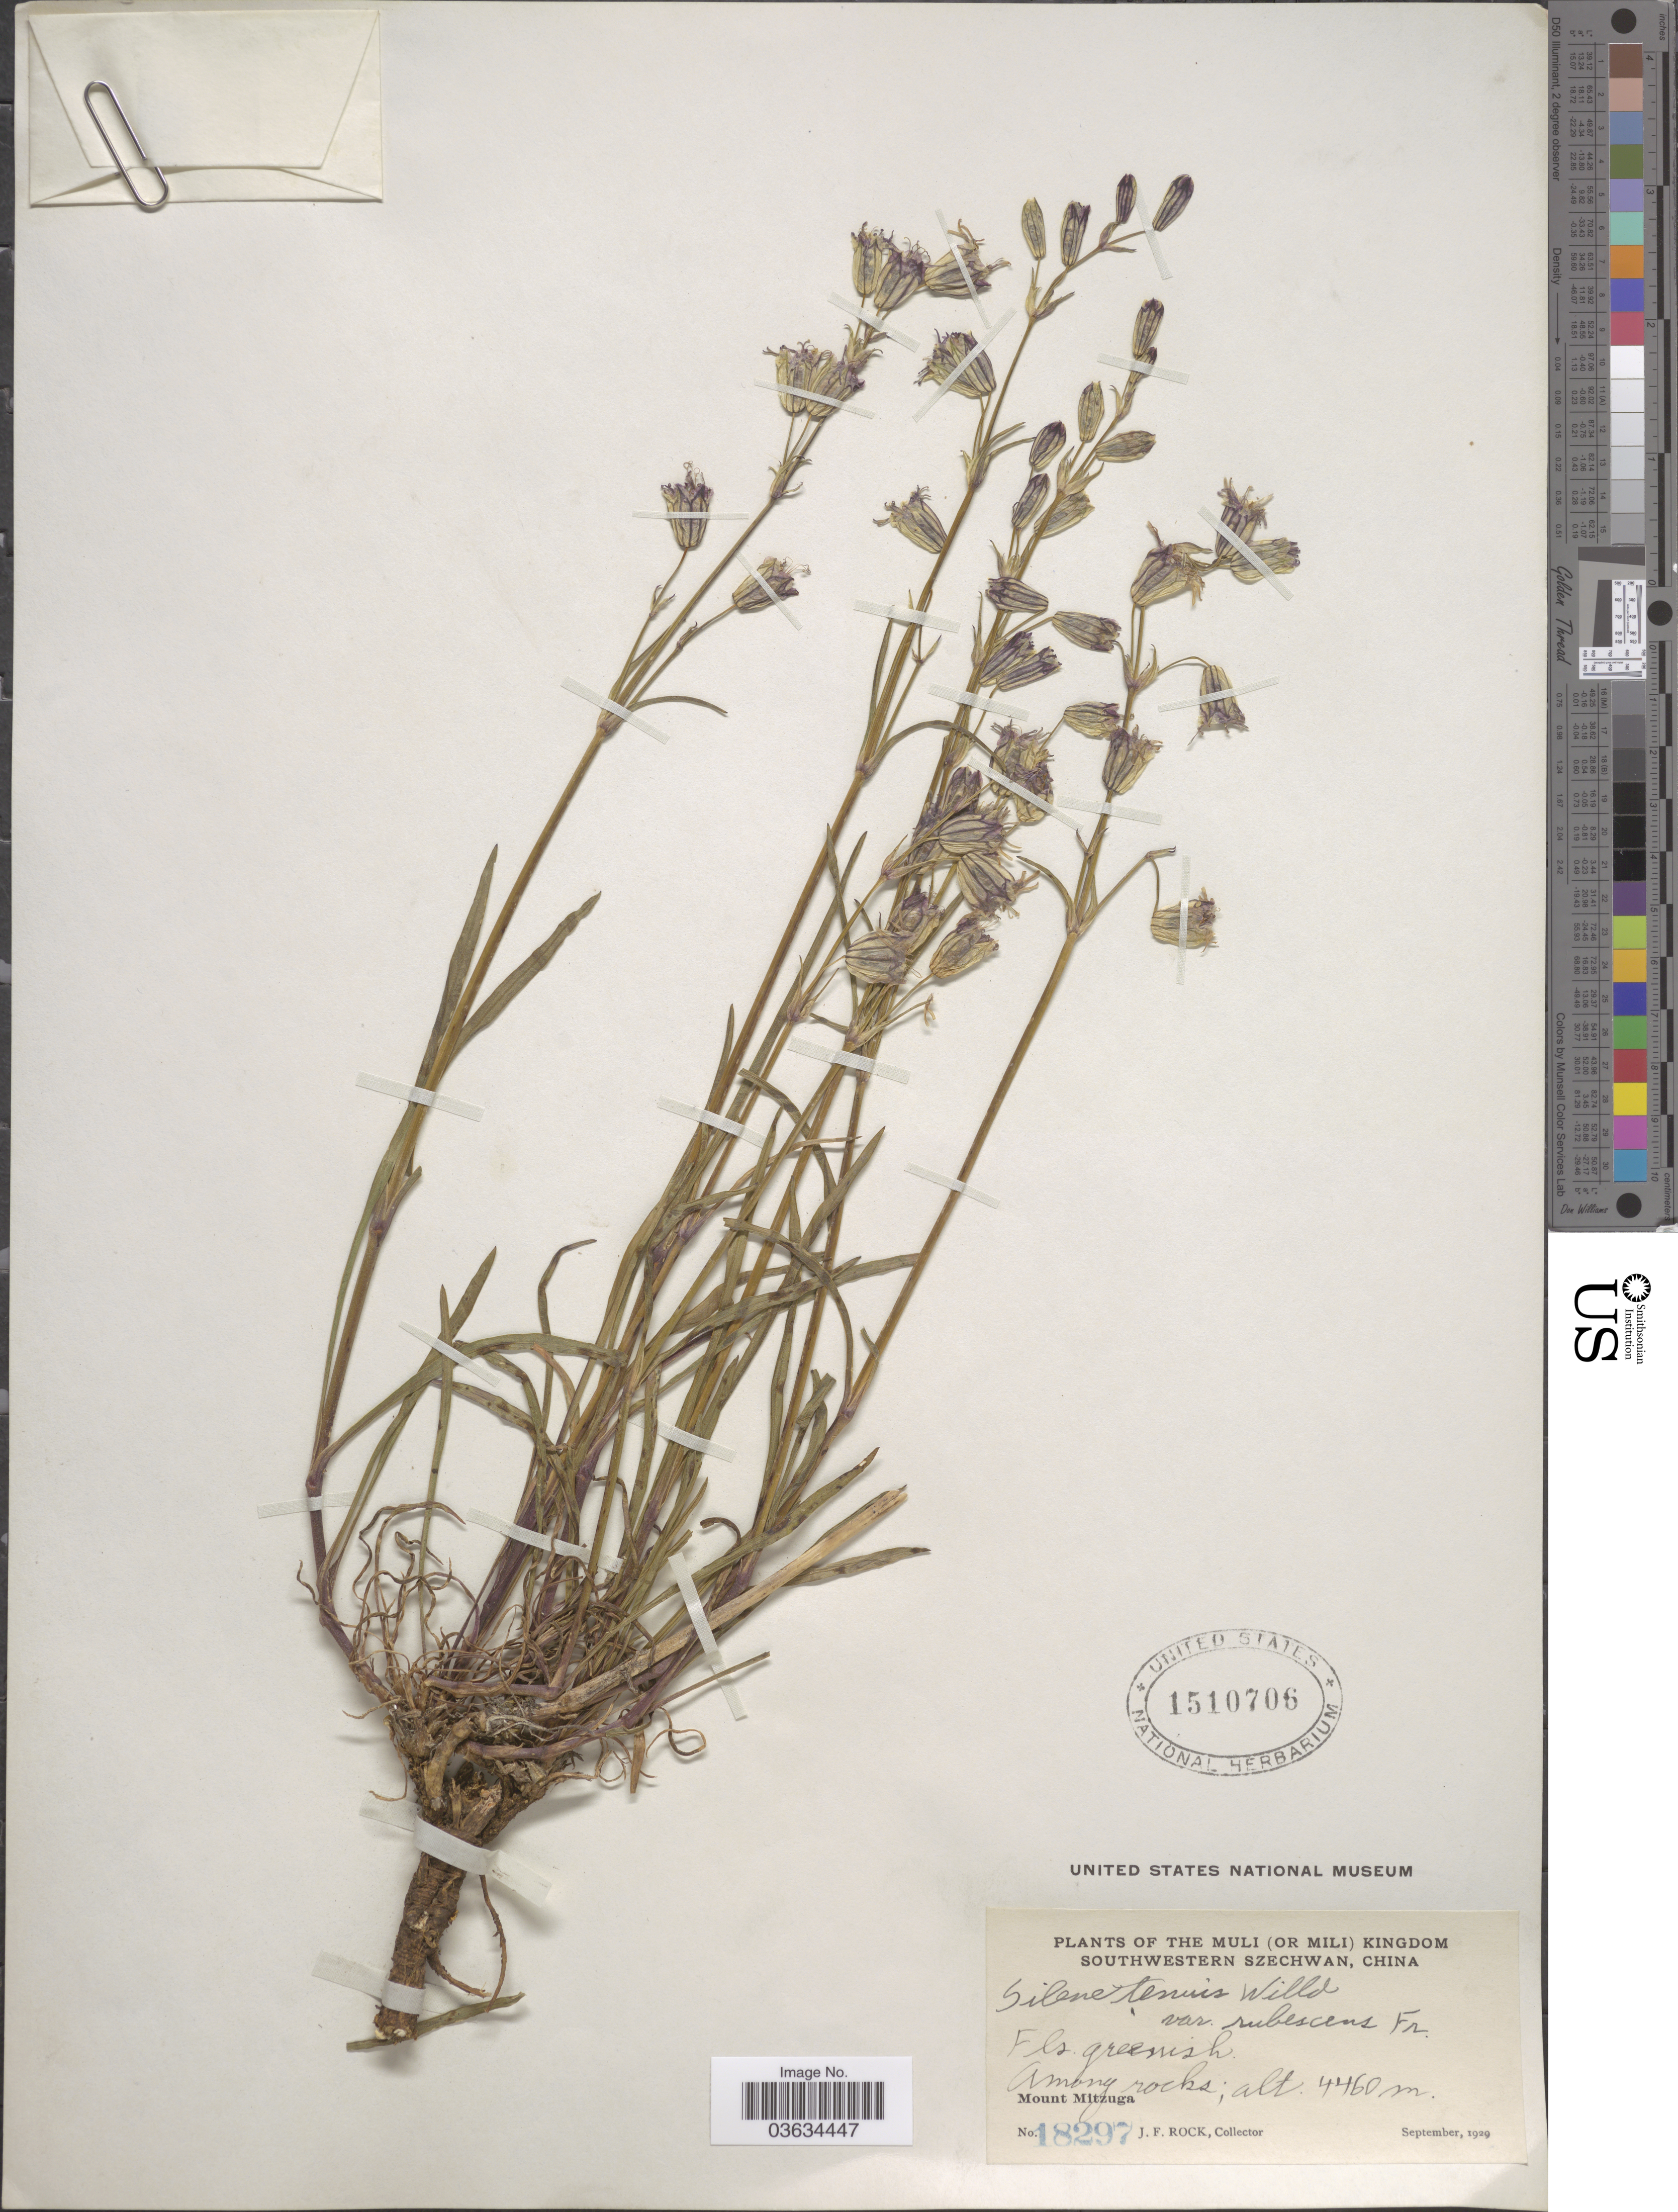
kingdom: Plantae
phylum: Tracheophyta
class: Magnoliopsida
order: Caryophyllales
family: Caryophyllaceae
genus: Silene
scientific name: Silene tenuis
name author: Willd.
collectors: J. Rock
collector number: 18297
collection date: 1929-09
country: China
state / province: Sichuan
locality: The Muli (or Mili) Kingdom, Southwestern Szechwan. Mount Mitzuga.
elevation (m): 4460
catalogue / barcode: US 1510706